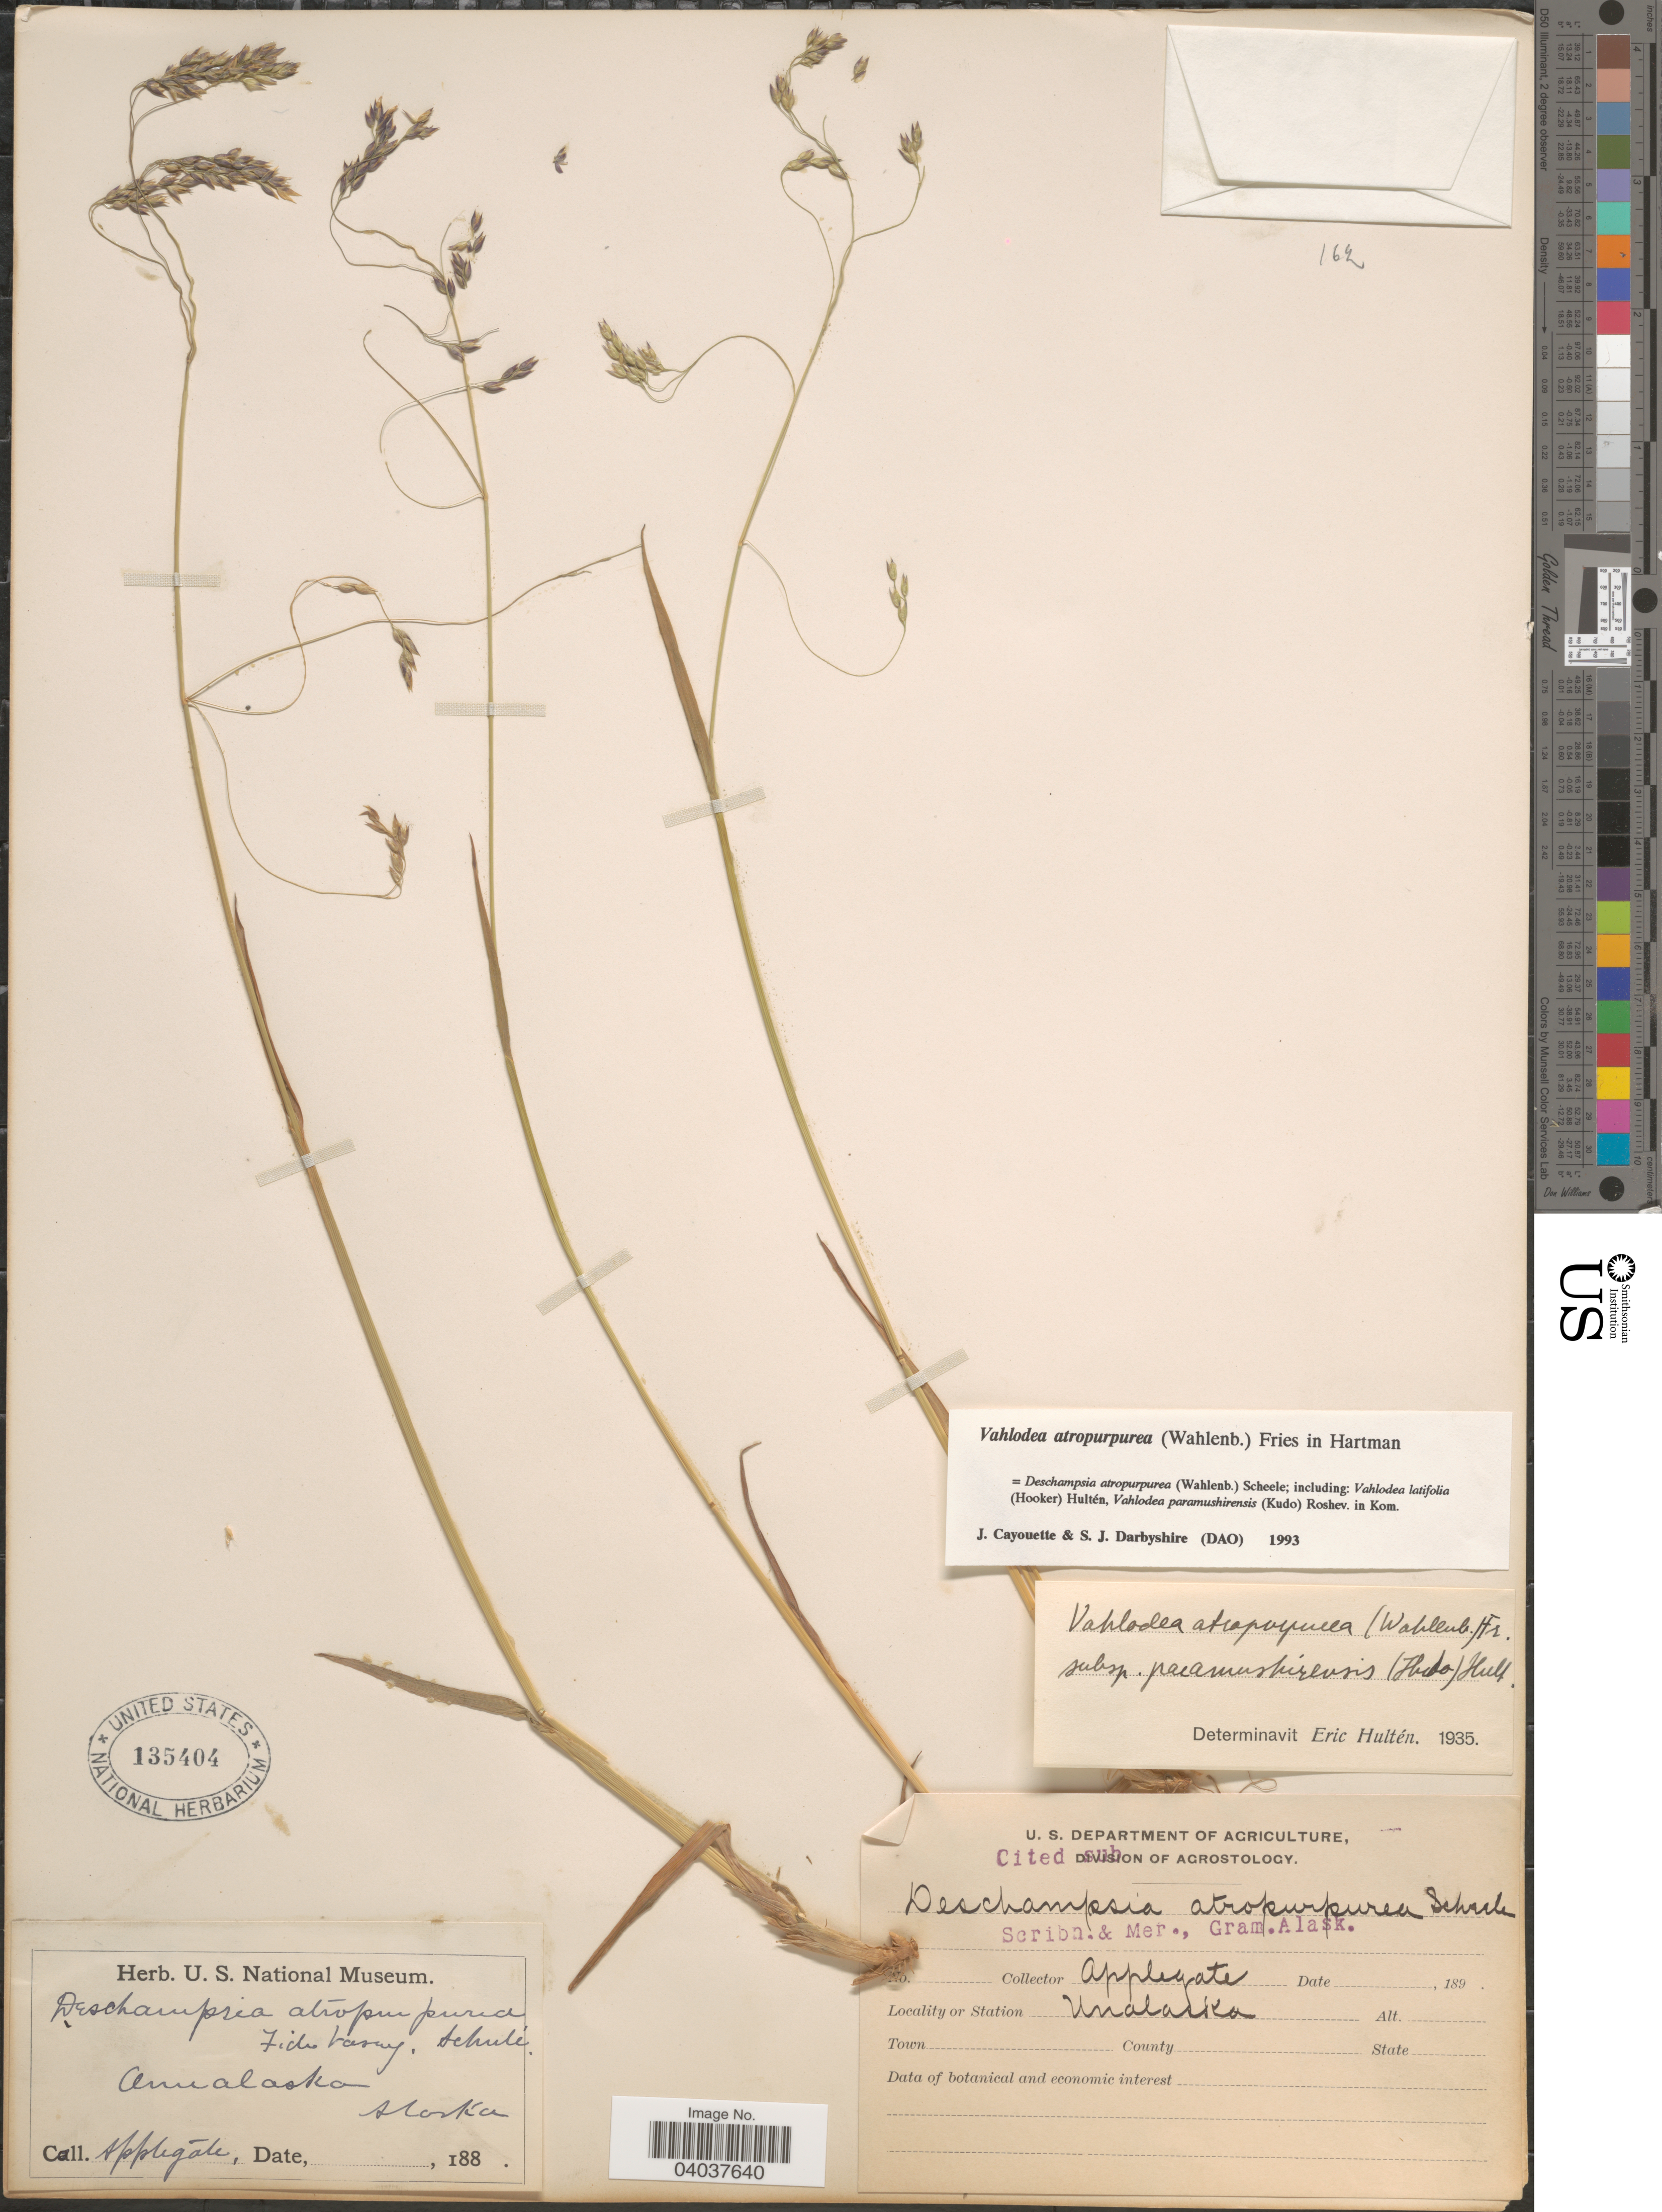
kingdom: Plantae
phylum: Tracheophyta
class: Liliopsida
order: Poales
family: Poaceae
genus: Vahlodea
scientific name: Vahlodea atropurpurea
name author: (Wahlenb.) Fr. ex Hartm.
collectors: -- Applegate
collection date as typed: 188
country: United States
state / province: Alaska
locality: Unalaska.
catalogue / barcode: US 135404